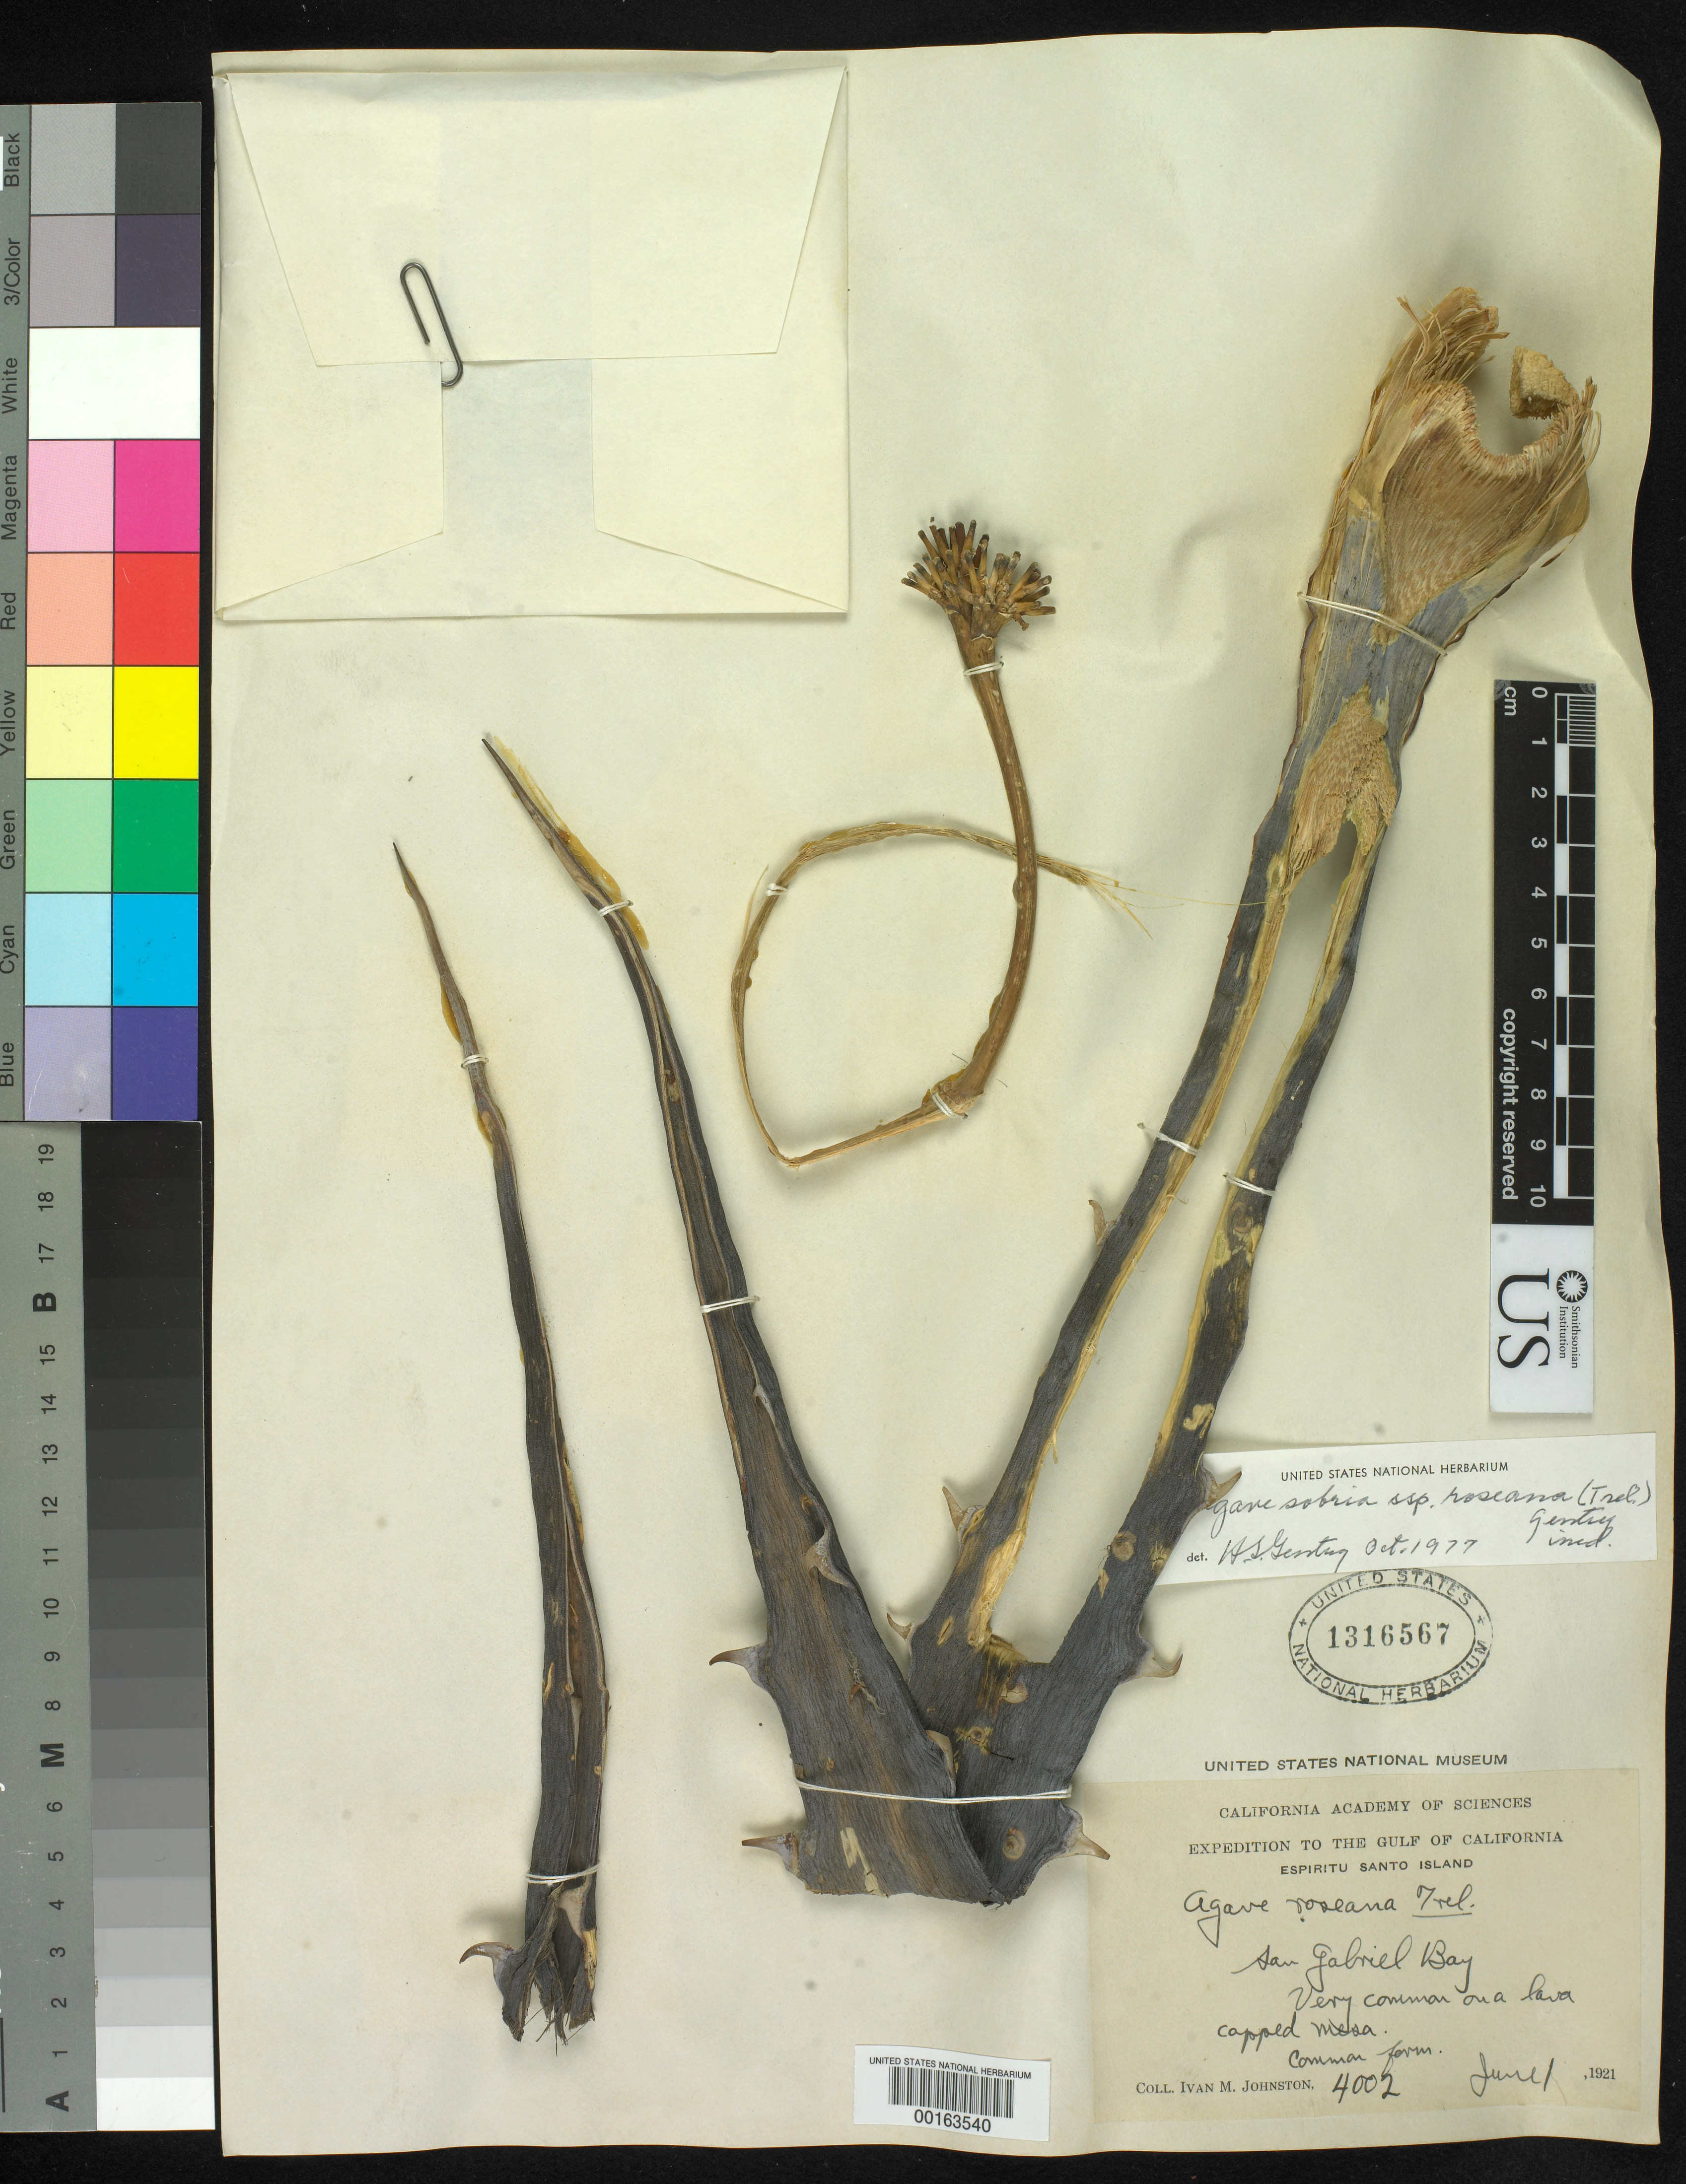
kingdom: Plantae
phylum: Tracheophyta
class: Liliopsida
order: Asparagales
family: Asparagaceae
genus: Agave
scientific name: Agave sobria subsp. roseana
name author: (Trel.) Gentry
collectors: I.M. Johnston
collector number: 4002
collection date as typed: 01 Jun 1921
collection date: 1921-06-01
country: Mexico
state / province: Baja California Sur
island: Espiritu Santo Island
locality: Espiritu Santo Island; San Gabriel Bay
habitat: Very common on a lava capped mesa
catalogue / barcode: US 1316567